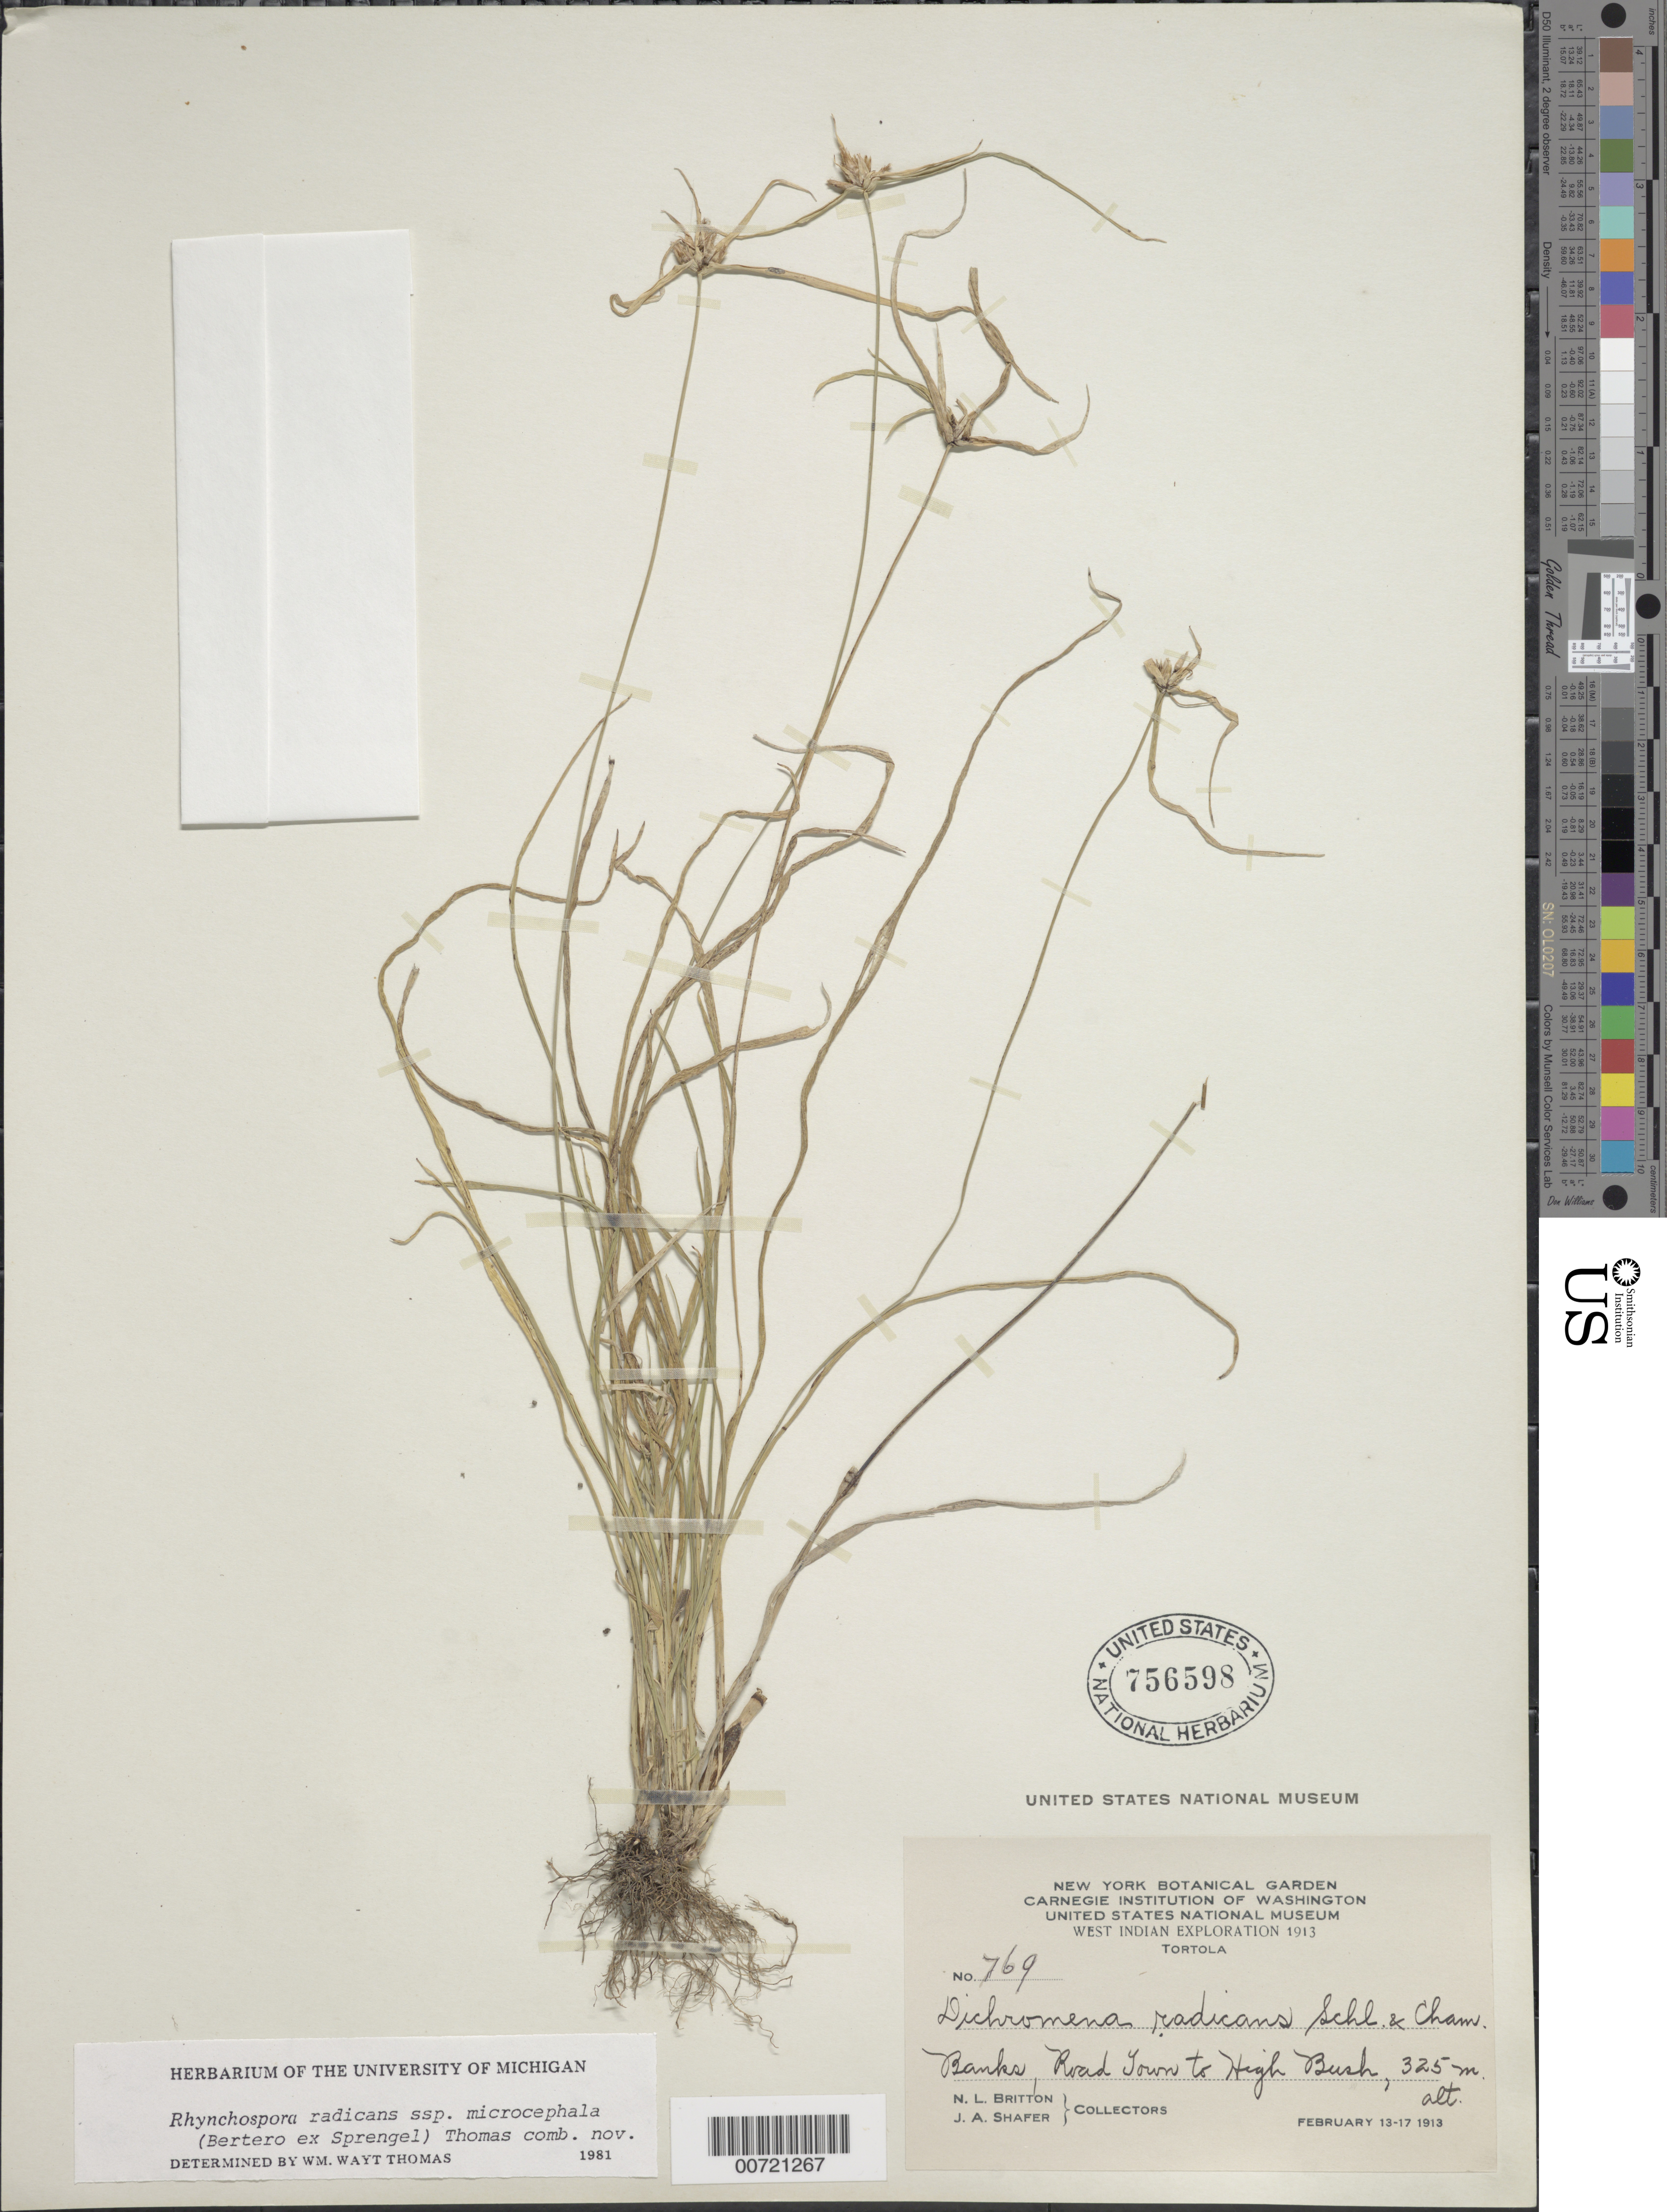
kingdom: Plantae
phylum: Tracheophyta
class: Liliopsida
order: Poales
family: Cyperaceae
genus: Rhynchospora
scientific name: Rhynchospora radicans subsp. microcephala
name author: (Bertero ex Spreng.) W.W. Thomas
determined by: Thomas, W. W.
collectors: N. Britton & J. A. Shafer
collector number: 769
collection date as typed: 13 Feb 1913 to 17 Feb 1913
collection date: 1913-02-13/1913-02-17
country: British Virgin Islands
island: Tortola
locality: Tortola: Road Town to High Bush.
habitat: Banks.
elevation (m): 325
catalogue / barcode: US 756598